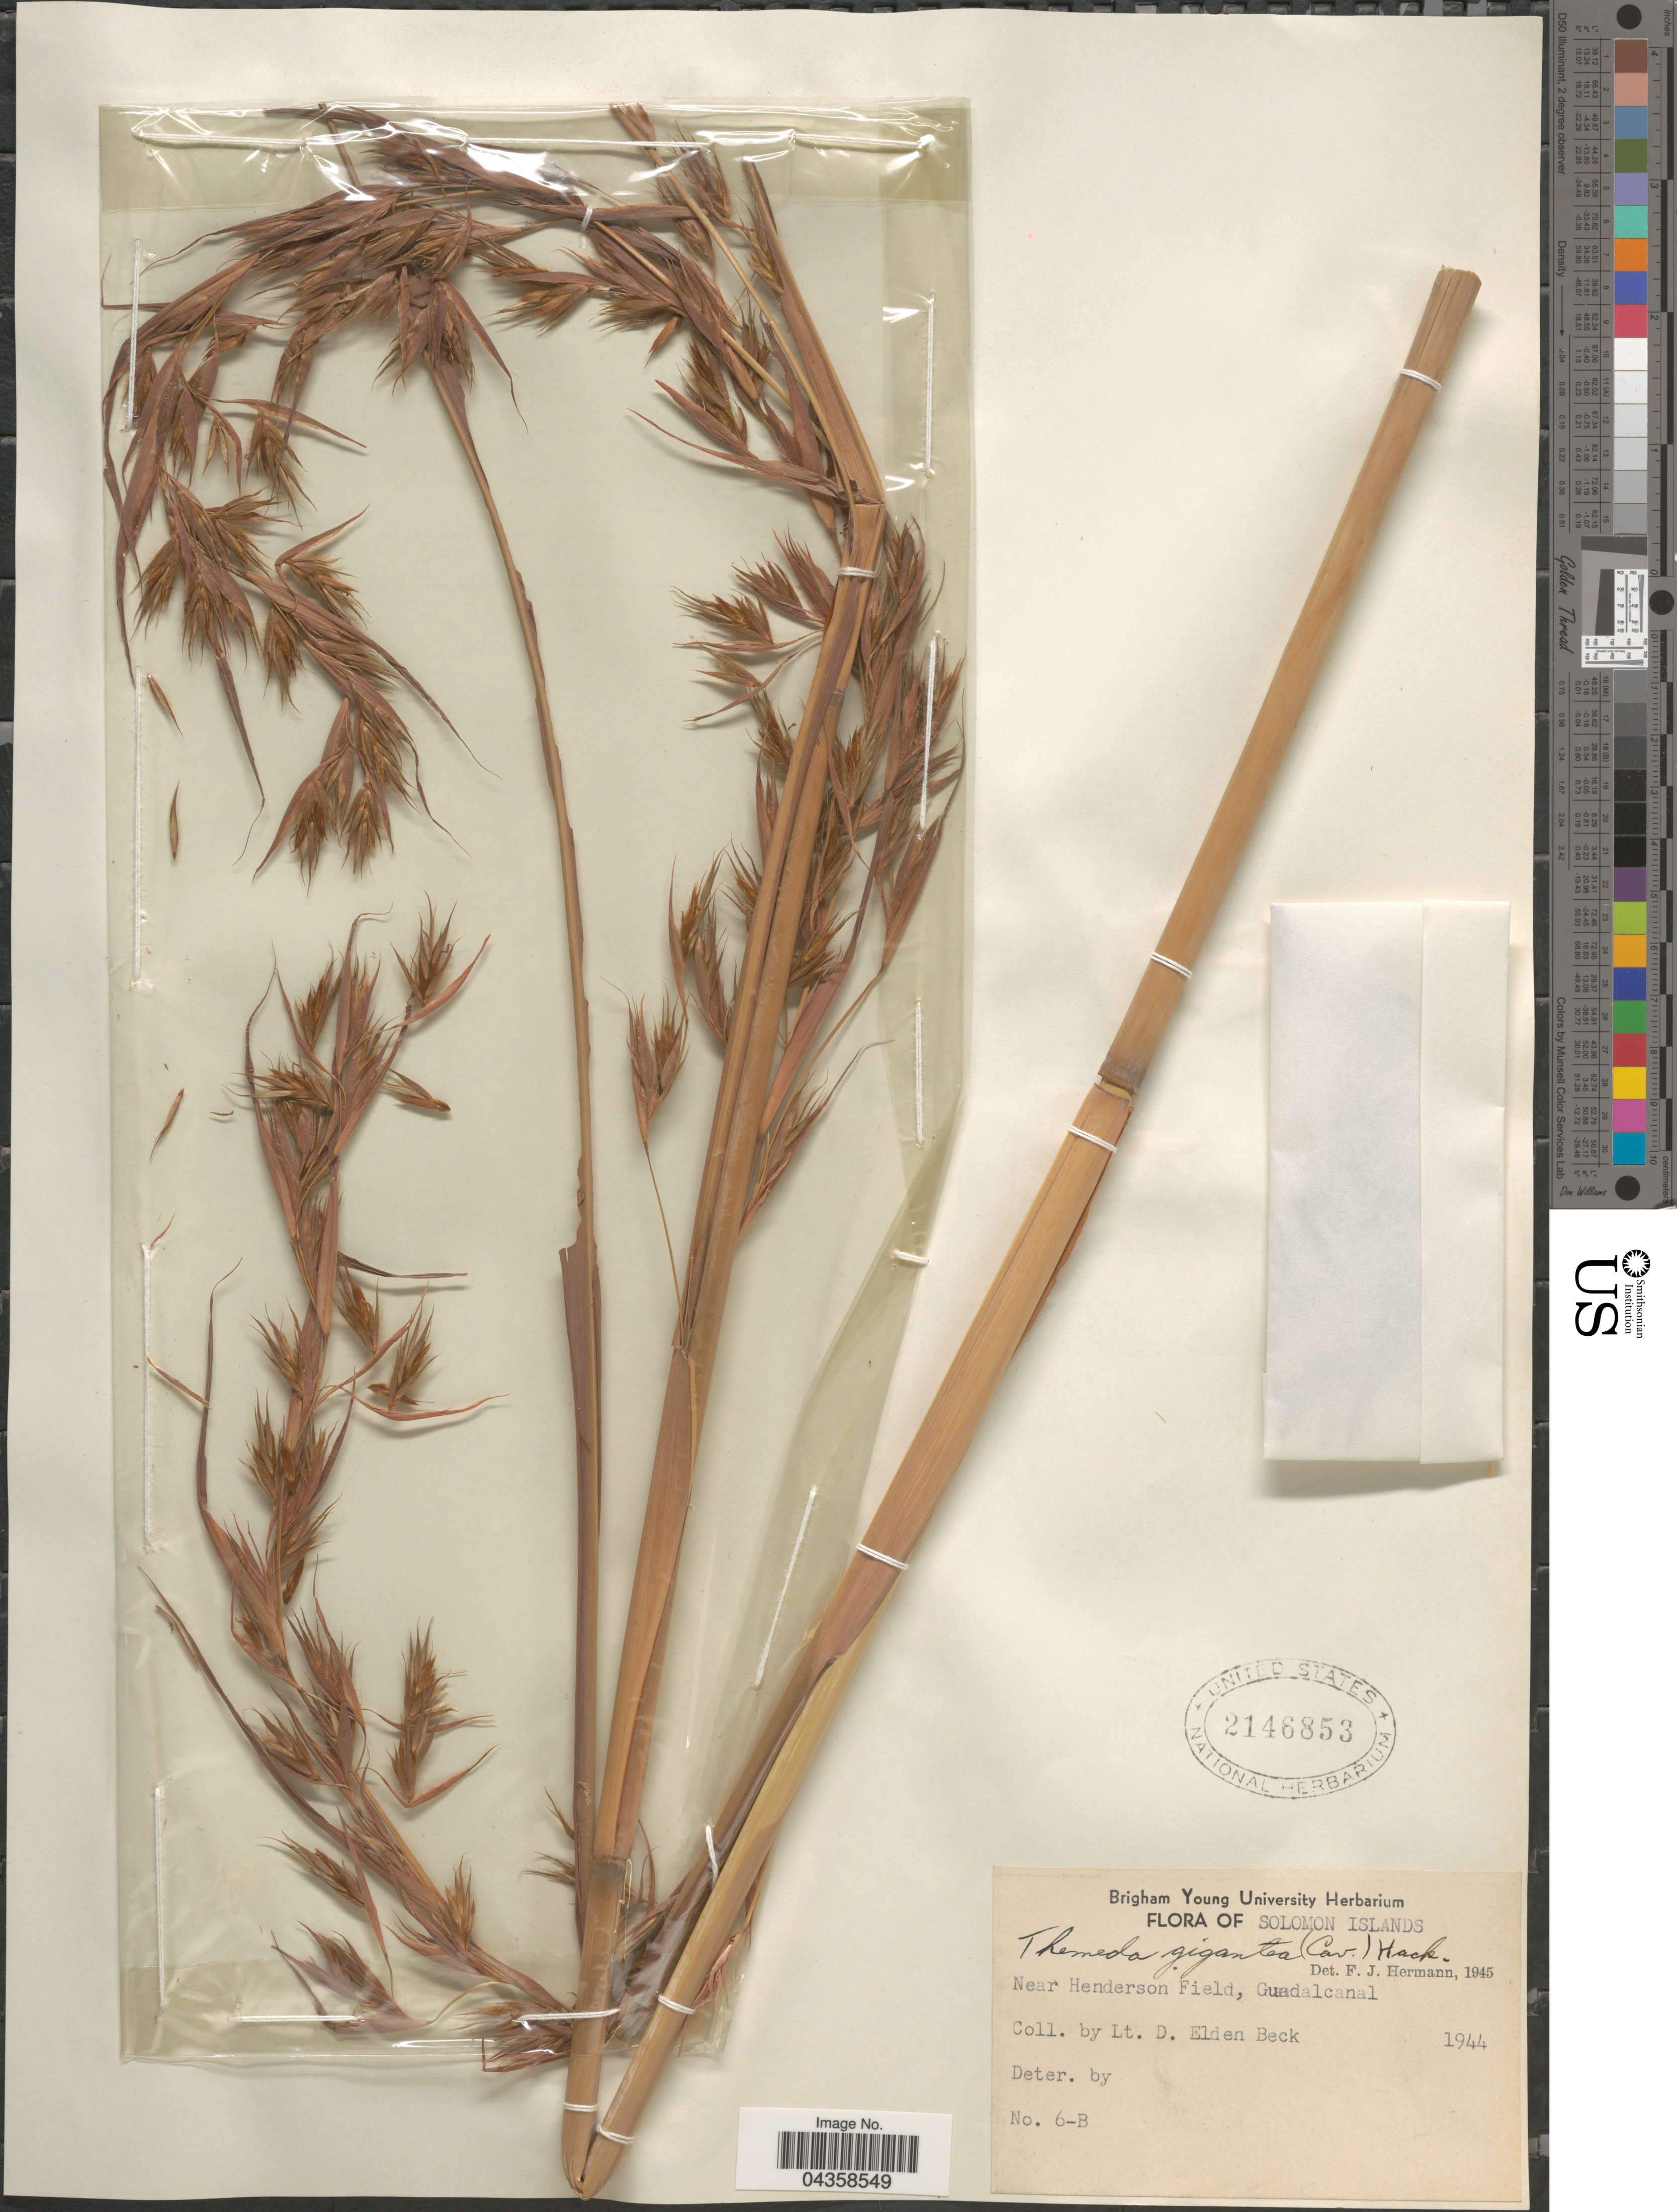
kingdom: Plantae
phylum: Tracheophyta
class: Liliopsida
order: Poales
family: Poaceae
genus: Themeda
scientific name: Themeda gigantea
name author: Hack.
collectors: E.D. Beck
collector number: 6-B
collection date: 1944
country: Solomon Islands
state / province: Solomon Islands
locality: Near Henderson Field, Guadalcanal.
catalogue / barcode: US 2146853